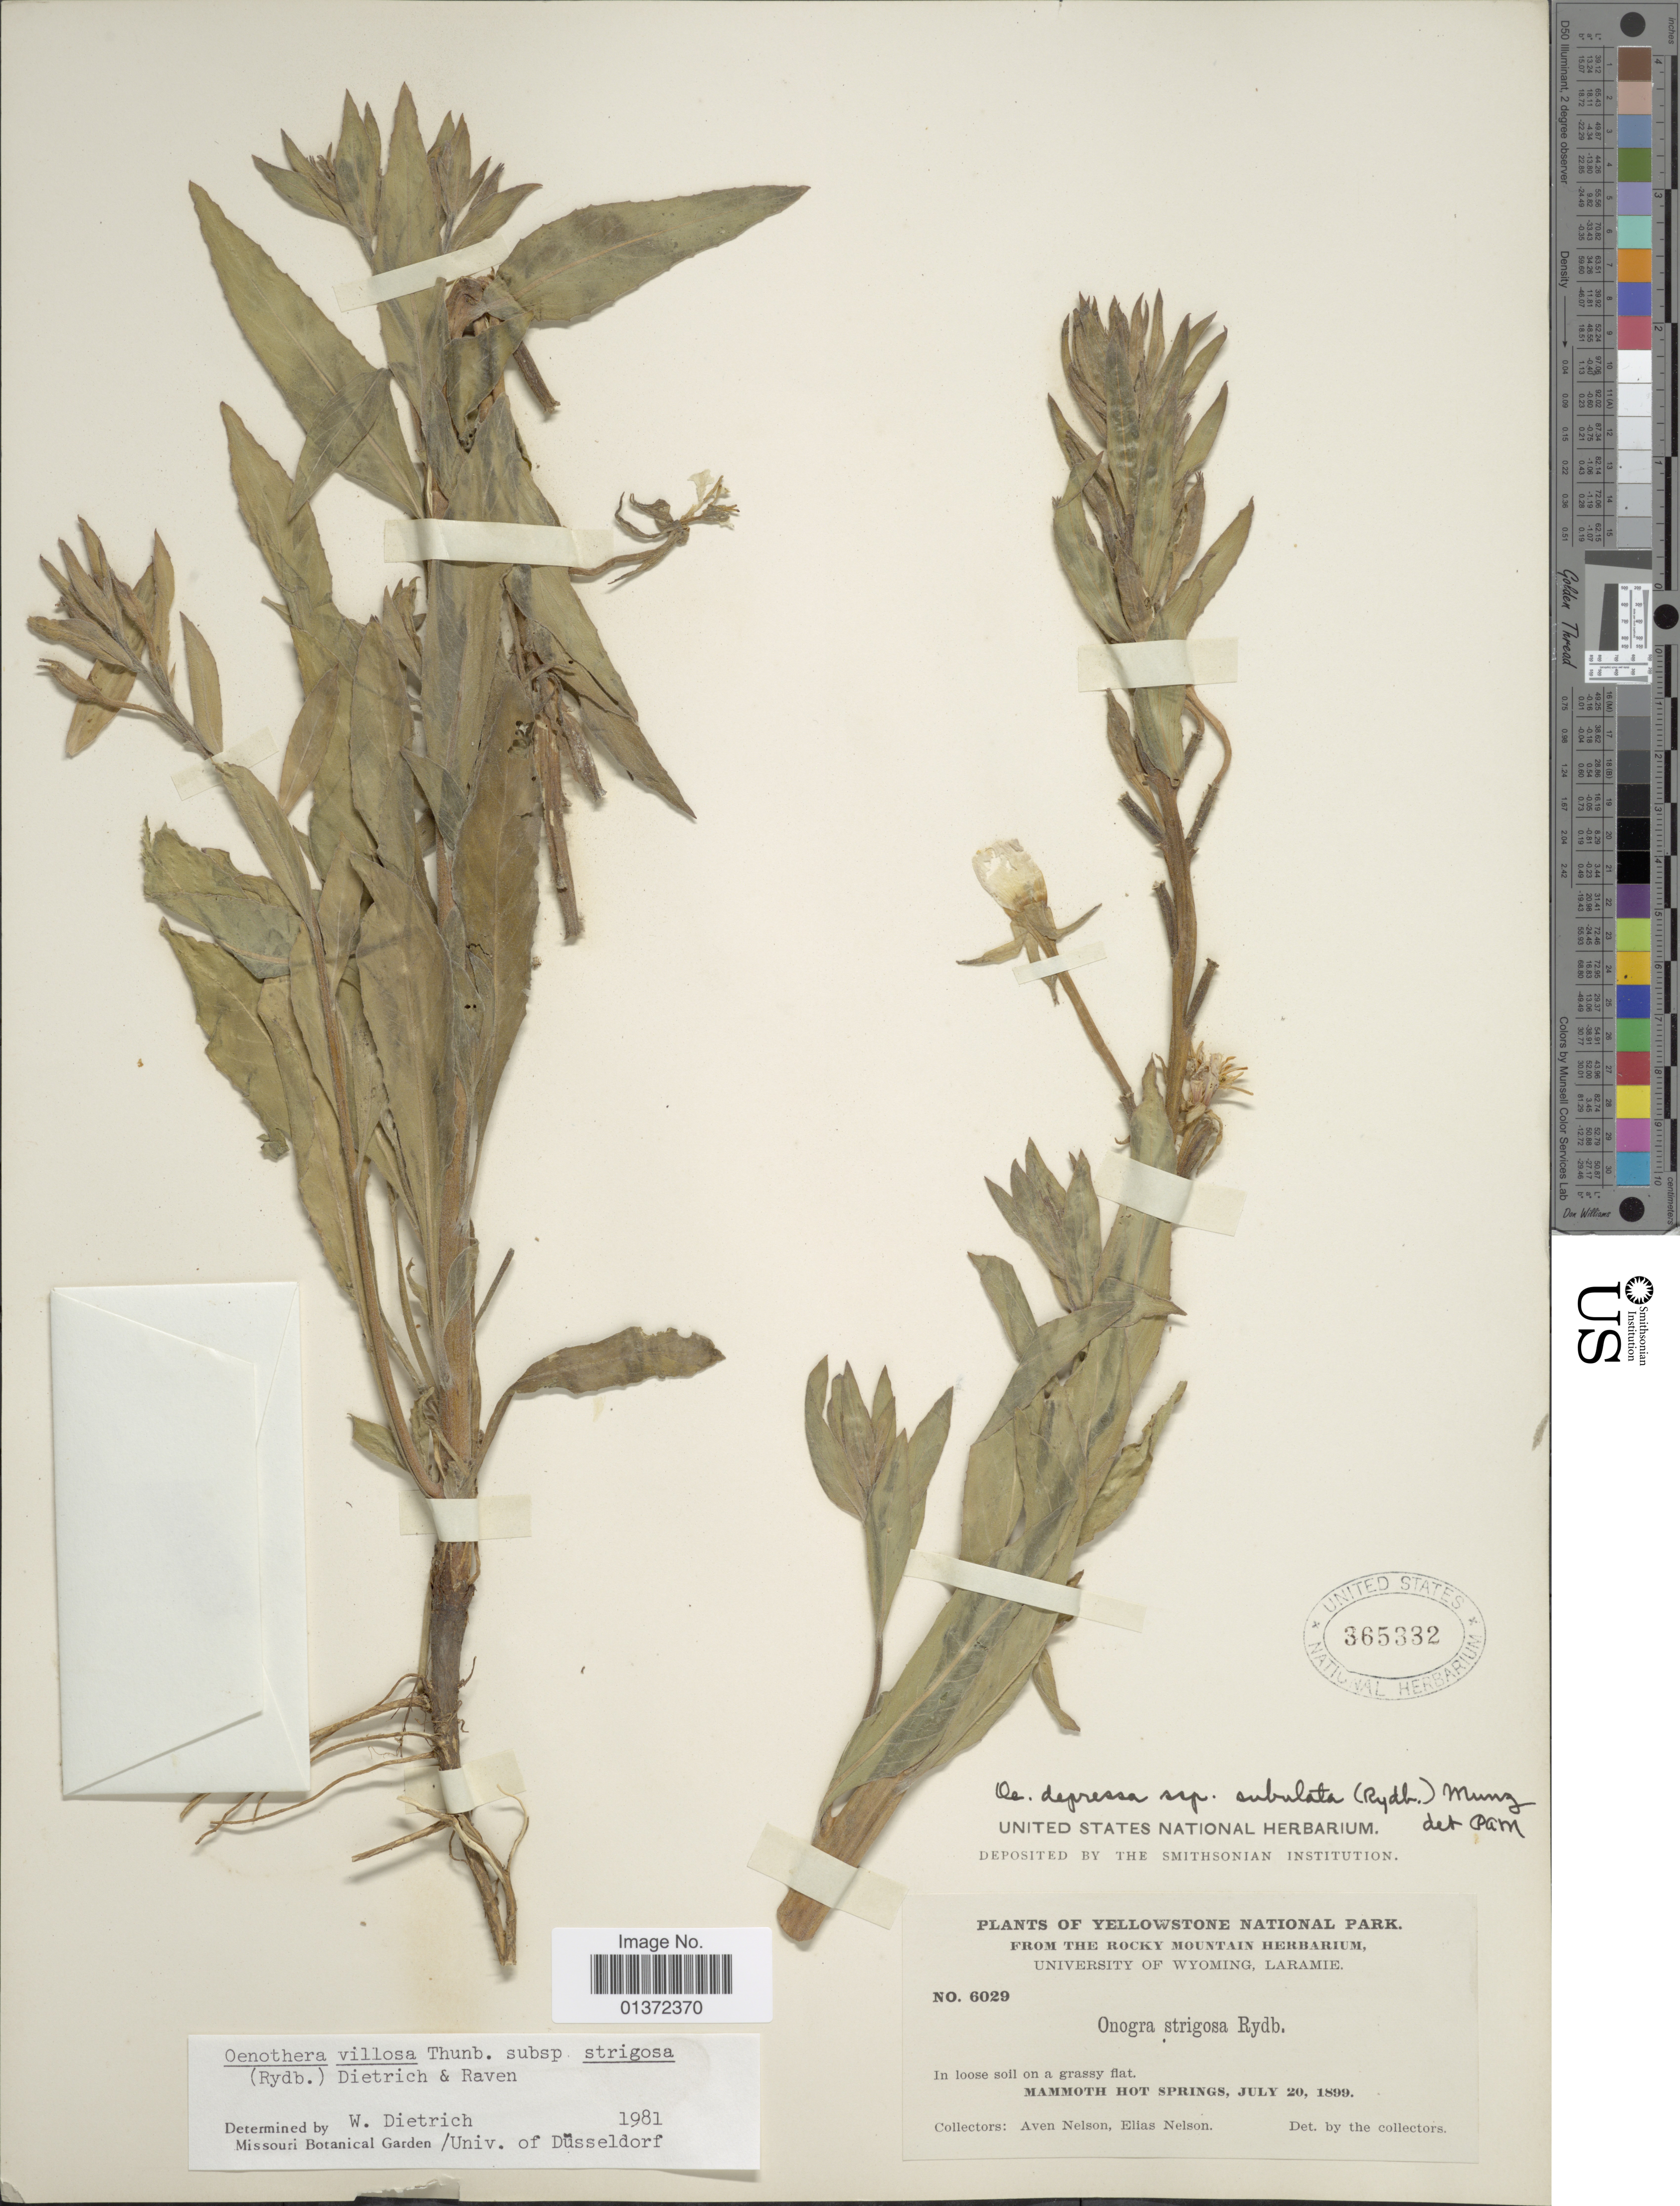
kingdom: Plantae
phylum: Tracheophyta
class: Magnoliopsida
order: Myrtales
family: Onagraceae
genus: Oenothera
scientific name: Oenothera villosa subsp. strigosa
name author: (Rydb.) W. Dietr. & P.H. Raven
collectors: A. Nelson & E. Nelson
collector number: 6029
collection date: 1899-07-20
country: United States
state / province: Wyoming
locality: Yellowstone National Park, Mammoth Hot Springs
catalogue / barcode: US 365332